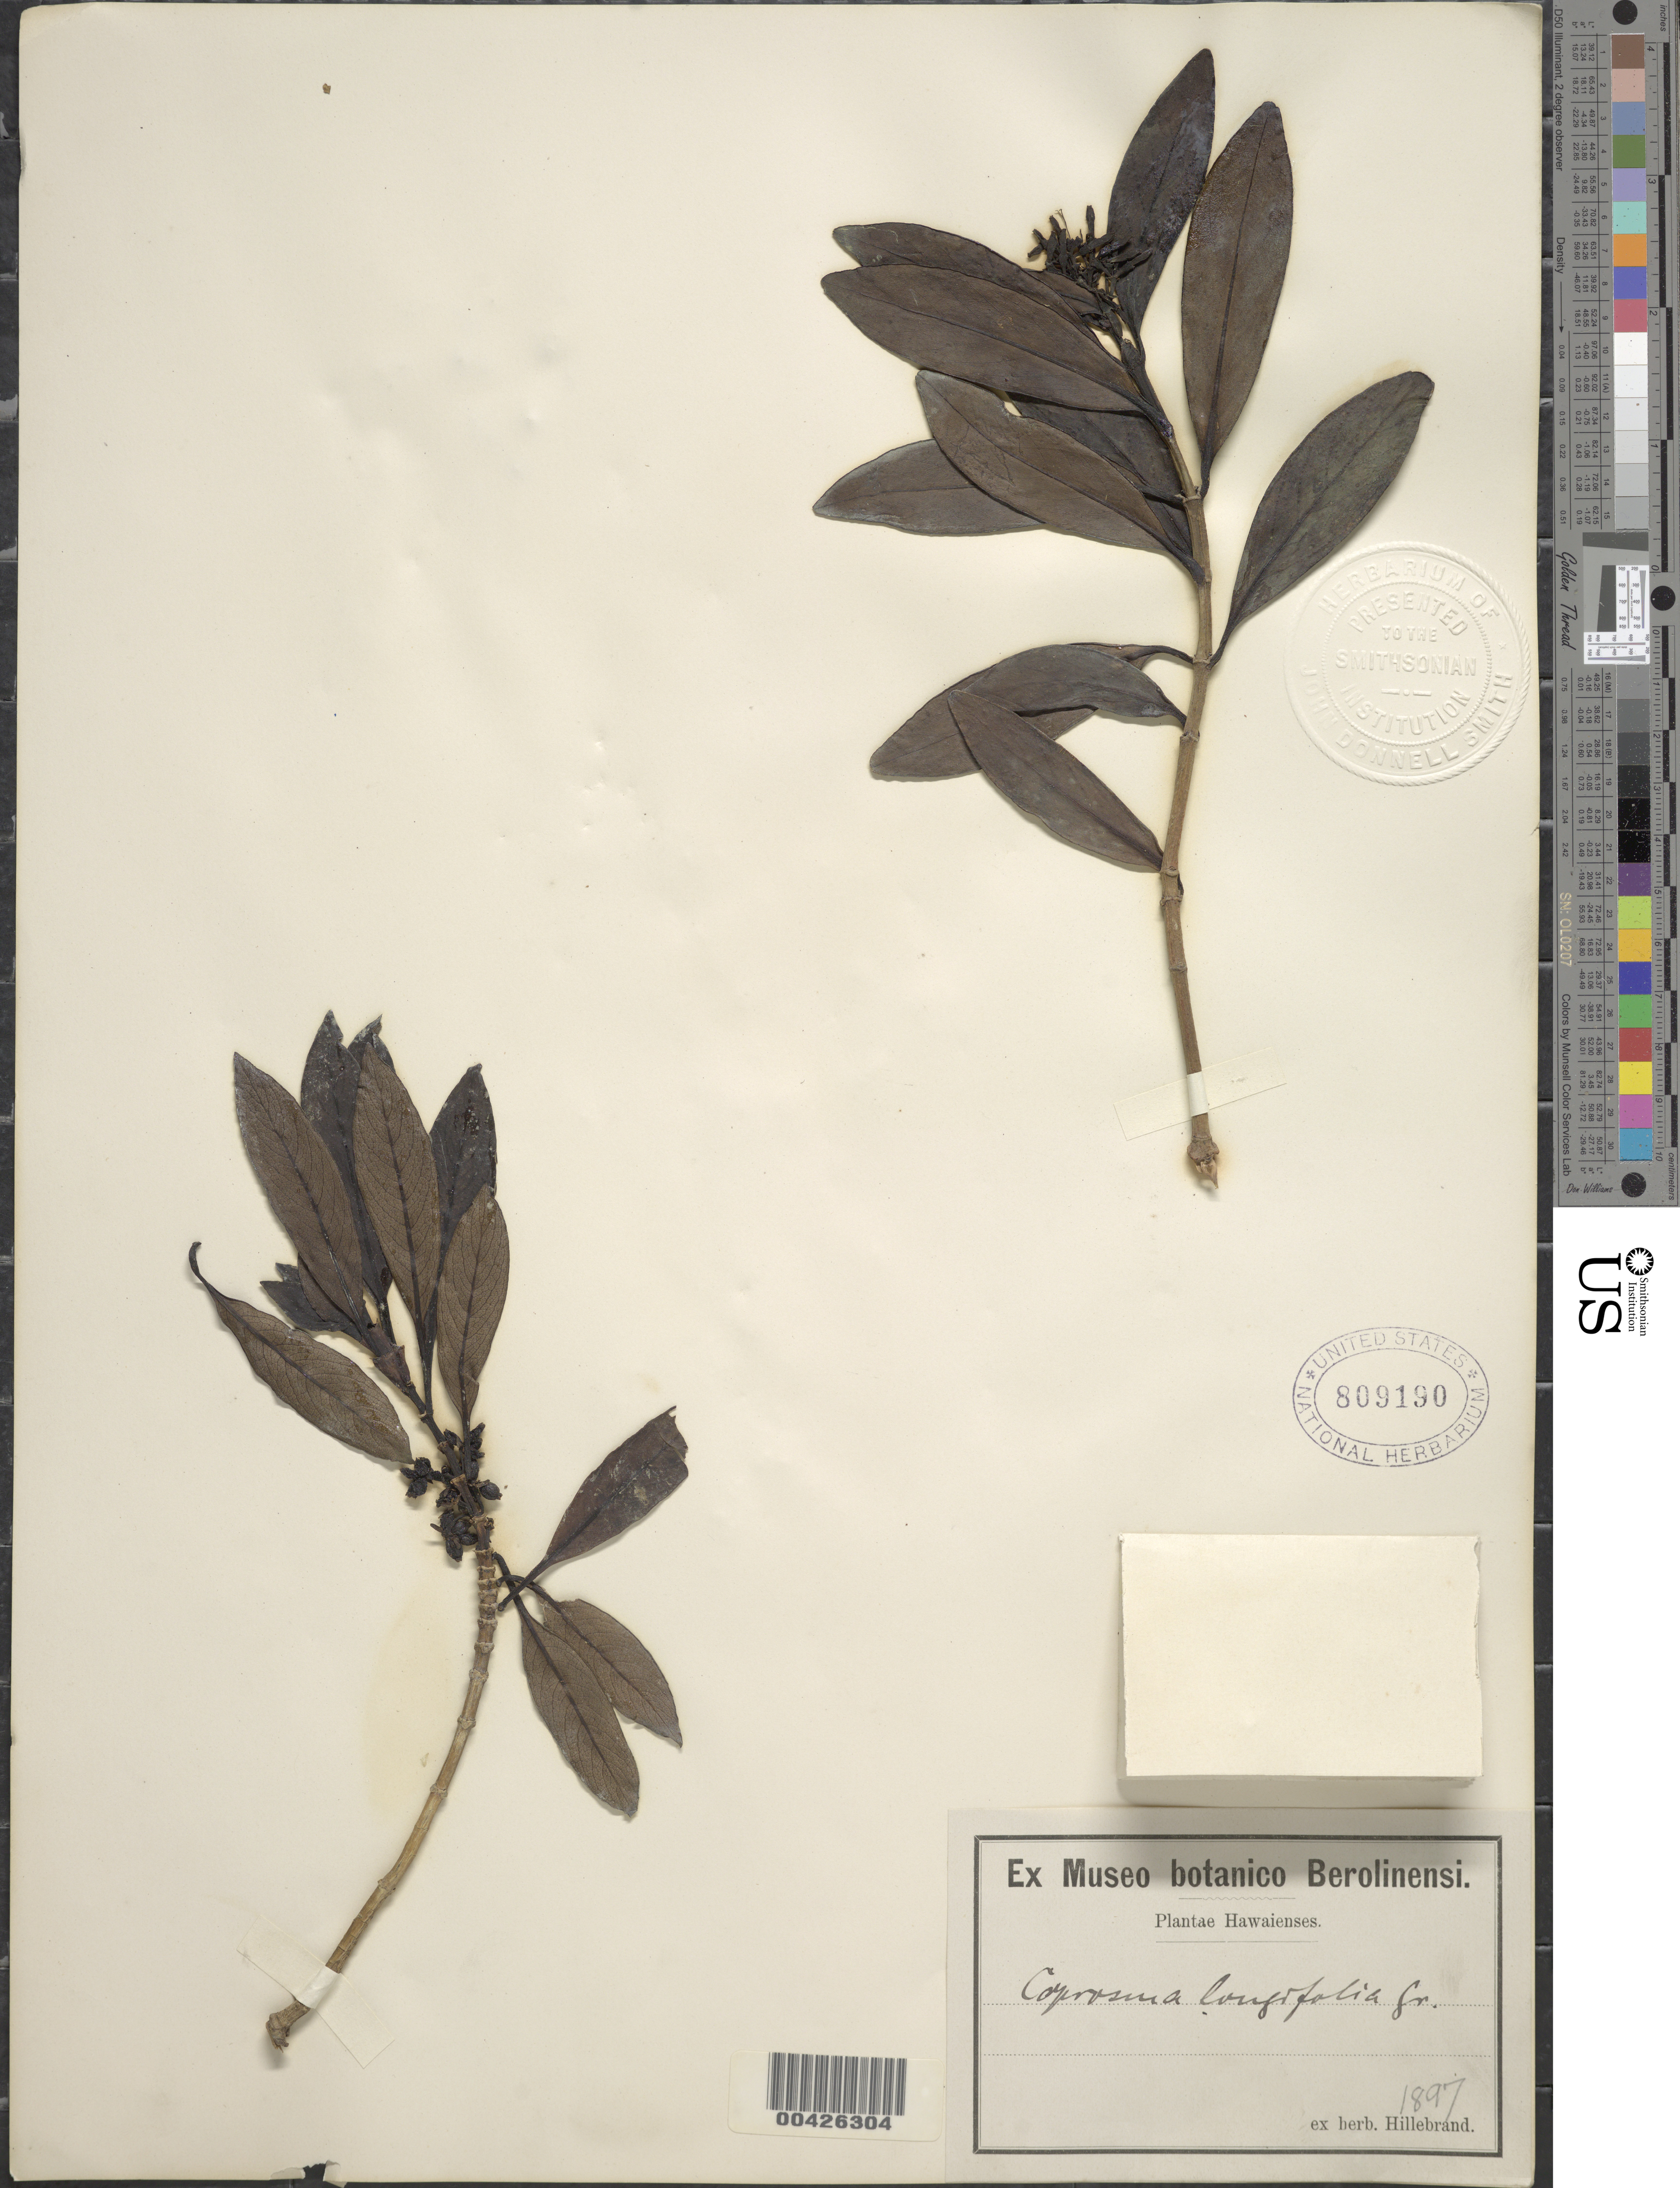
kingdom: Plantae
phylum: Tracheophyta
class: Magnoliopsida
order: Gentianales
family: Rubiaceae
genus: Coprosma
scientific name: Coprosma longifolia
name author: A. Gray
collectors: W. Hillebrand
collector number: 1897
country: United States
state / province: Hawaii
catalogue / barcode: US 809190